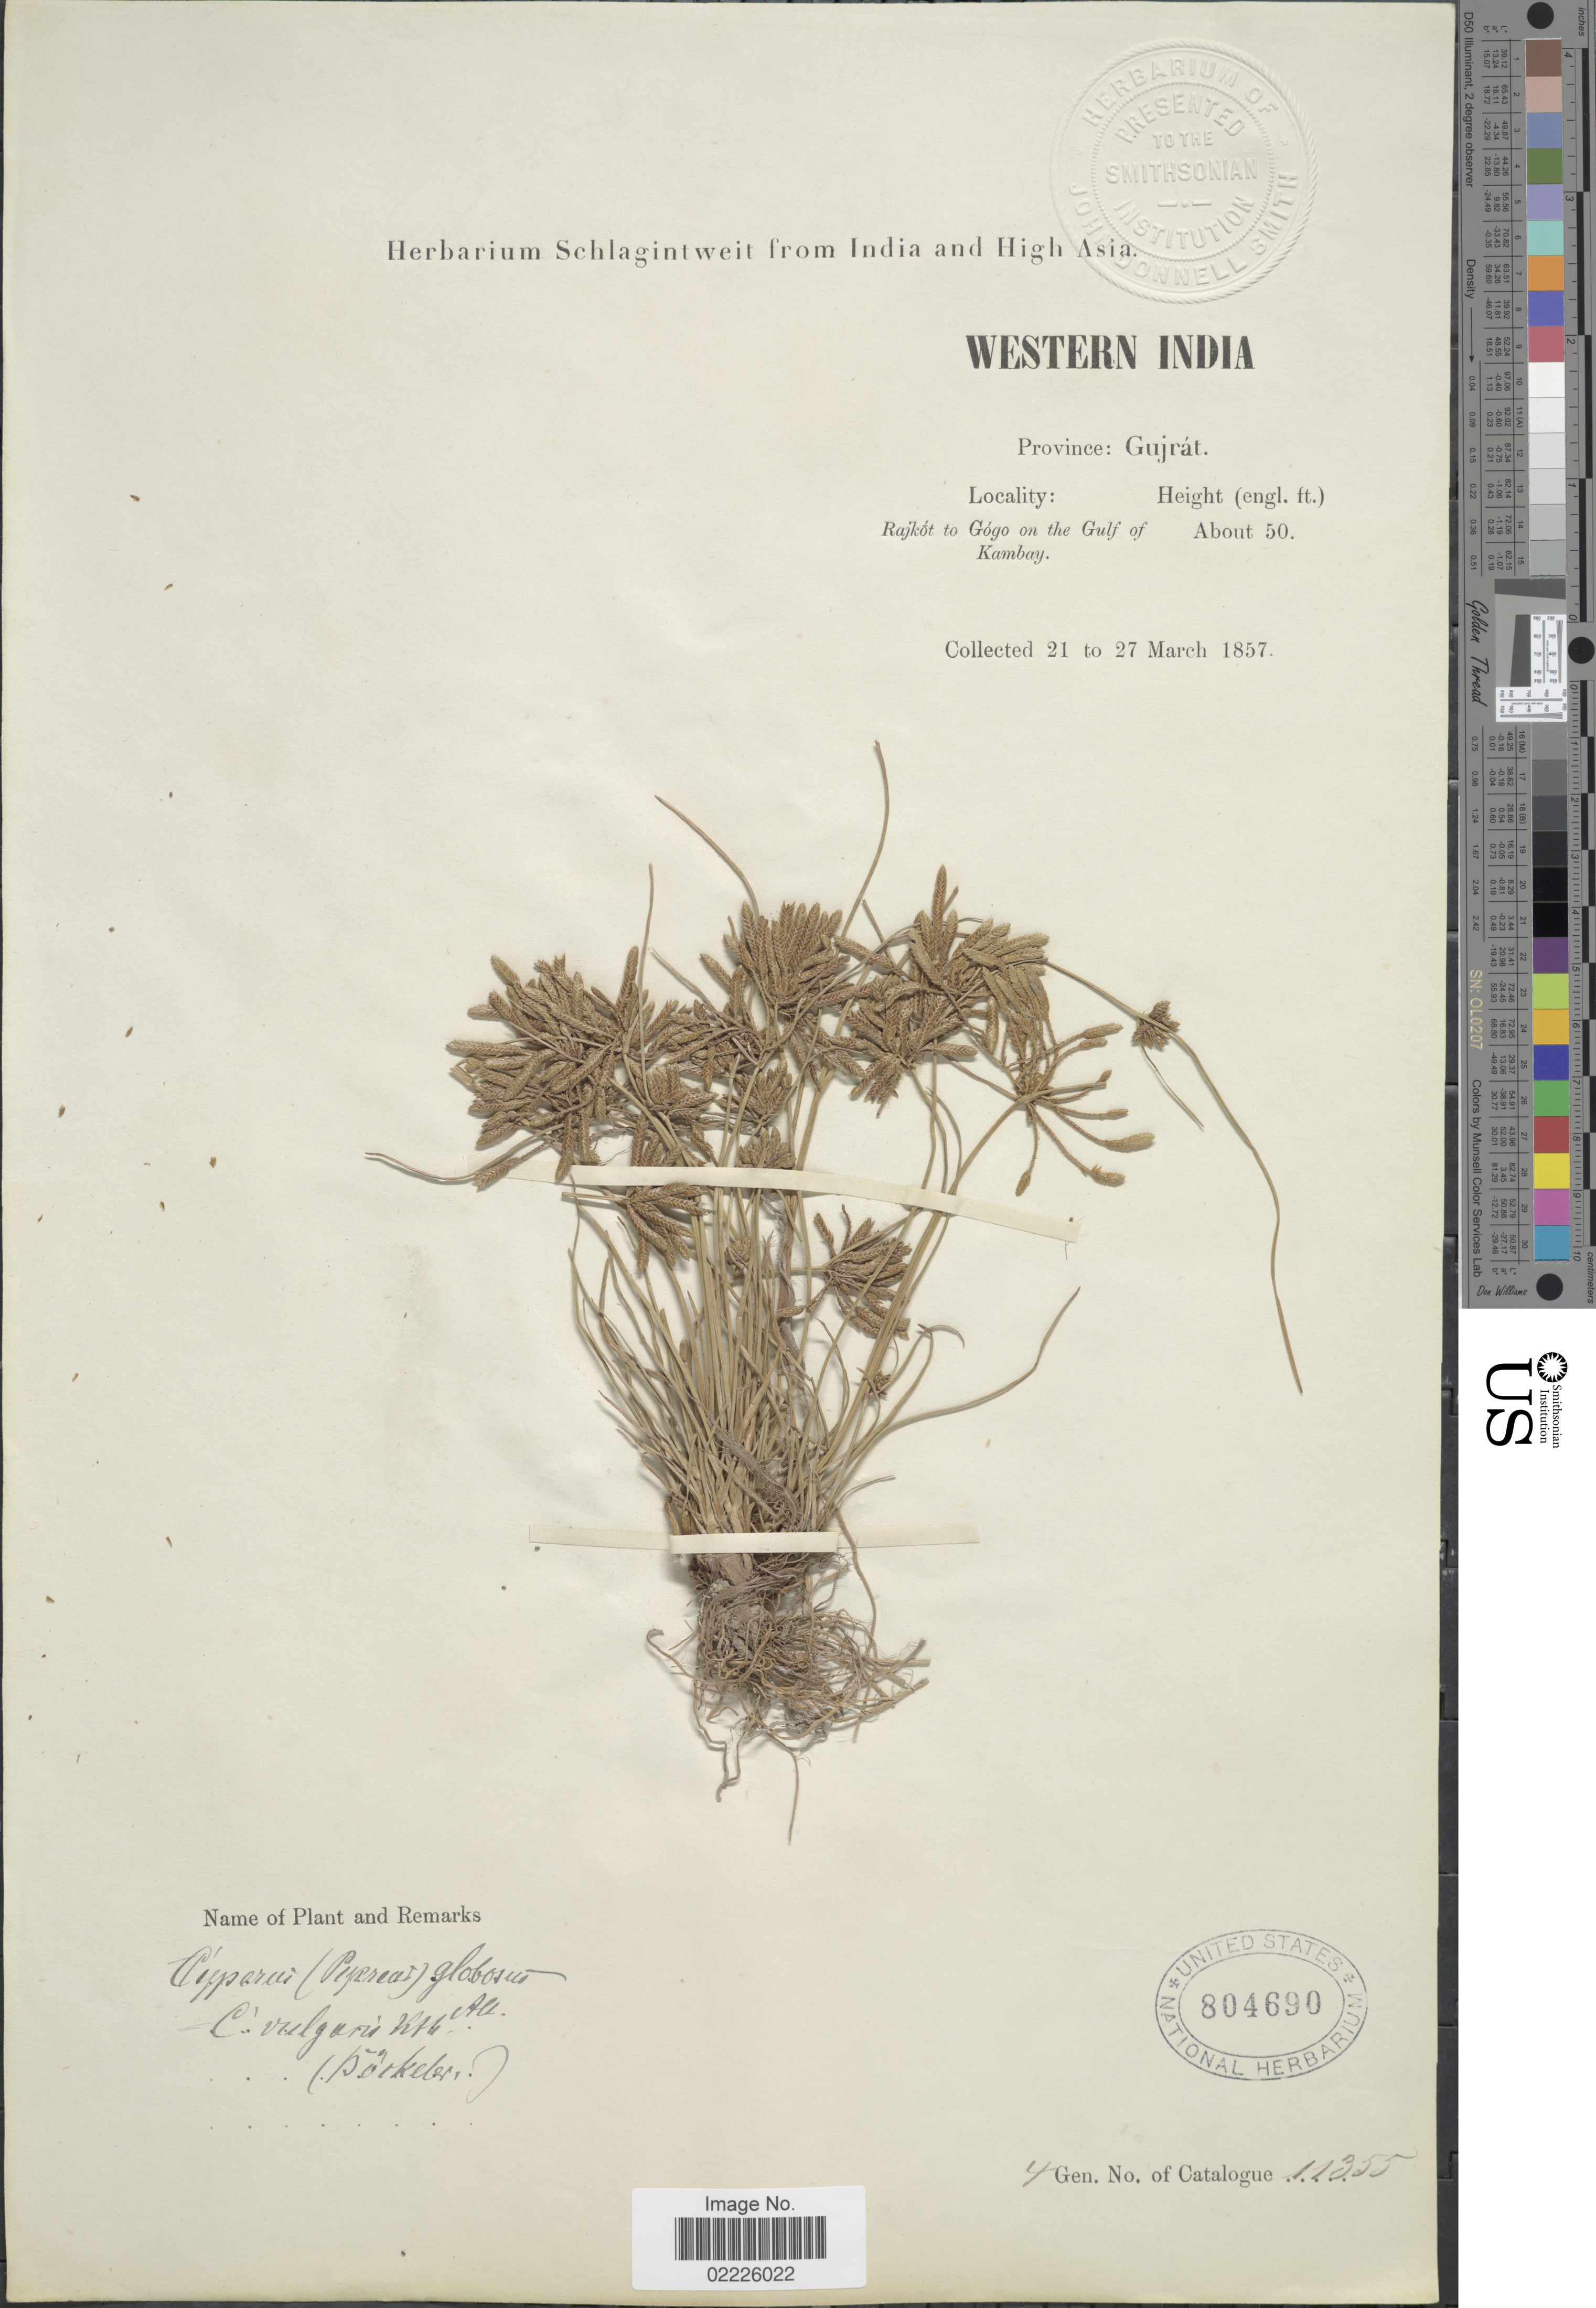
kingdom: Plantae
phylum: Tracheophyta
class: Liliopsida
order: Poales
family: Cyperaceae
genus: Cyperus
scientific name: Cyperus flavidus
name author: Retz.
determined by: Strong, Mark T., (BOT), Smithsonian Institution - National Museum of Natural History (UNITED STATES)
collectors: ex herb. Schlagintweit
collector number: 11355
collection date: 1857-03-21/1857-03-27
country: India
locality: Western India, Province: Gujrat, Rajkot to Gogo on the Gulf of Kambay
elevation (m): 15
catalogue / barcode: US 804690